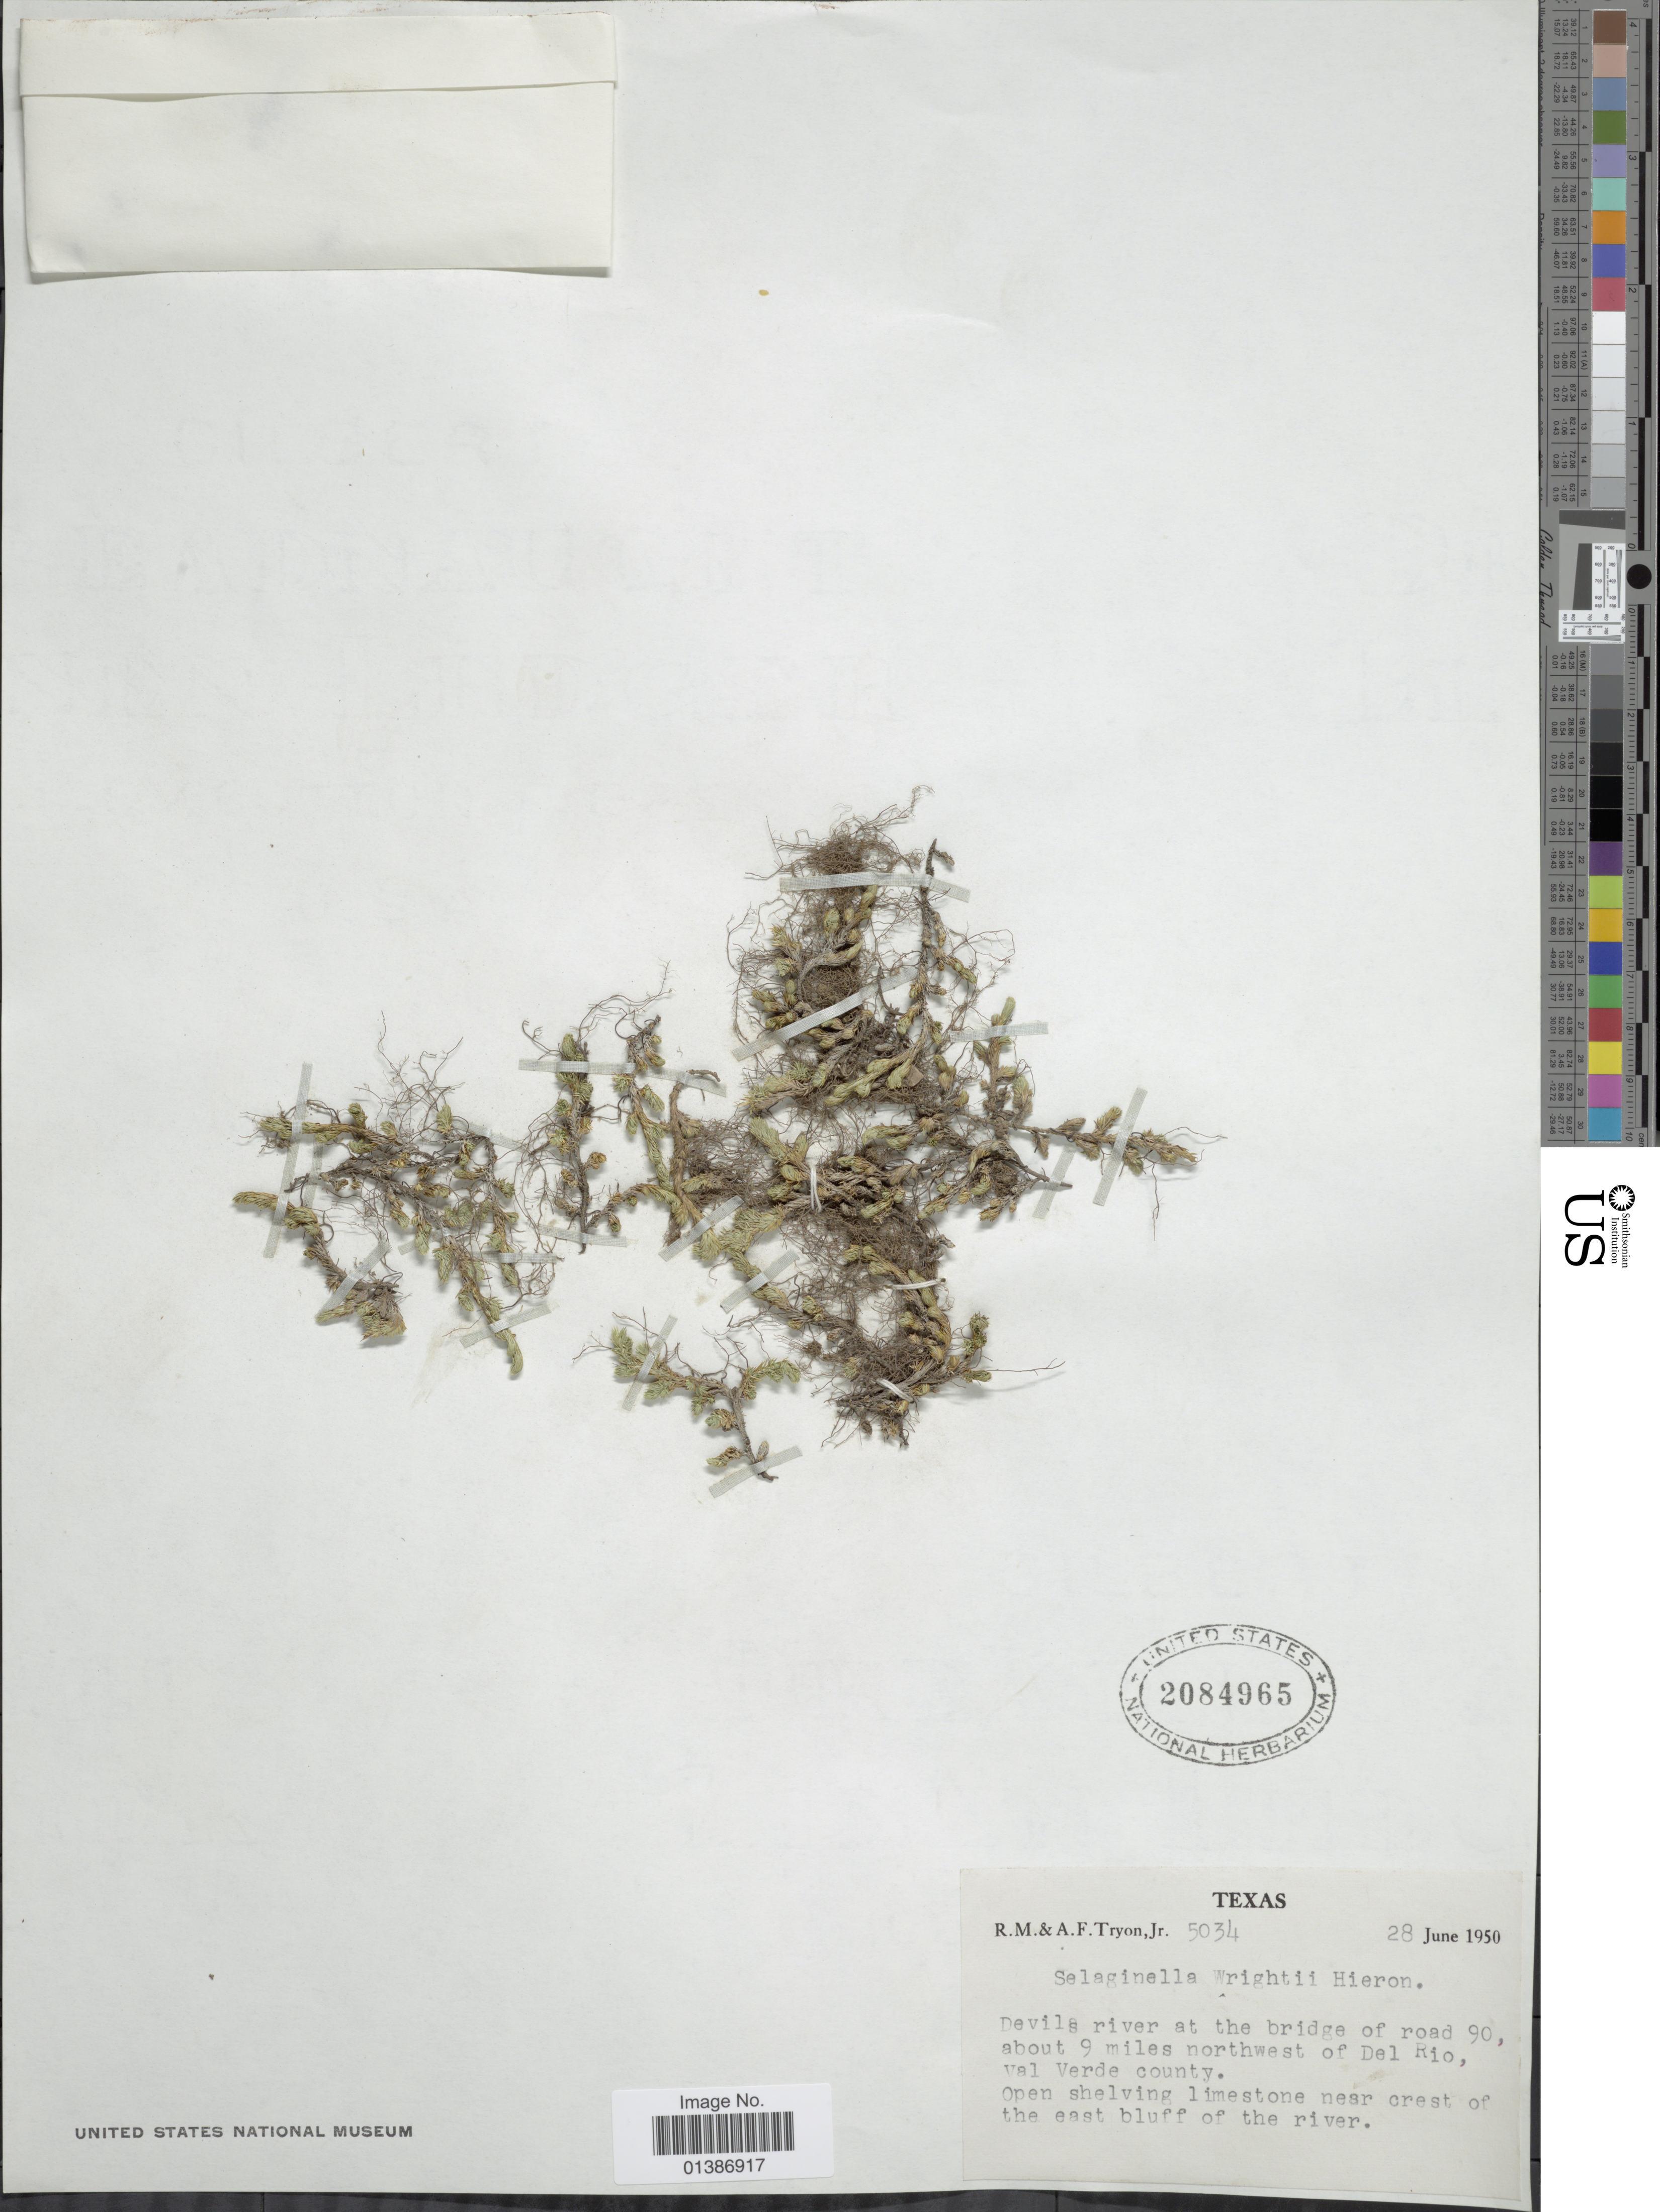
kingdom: Plantae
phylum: Tracheophyta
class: Lycopodiopsida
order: Selaginellales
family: Selaginellaceae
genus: Selaginella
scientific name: Selaginella wrightii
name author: Hieron.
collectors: R. M. Tryon & A. F. Tryon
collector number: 5034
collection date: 1950-06-28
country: United States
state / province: Texas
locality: Devils river at the bridge of road 90, about 9 miles northwest of Del Rio, Val Verde county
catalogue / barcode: US 2084965